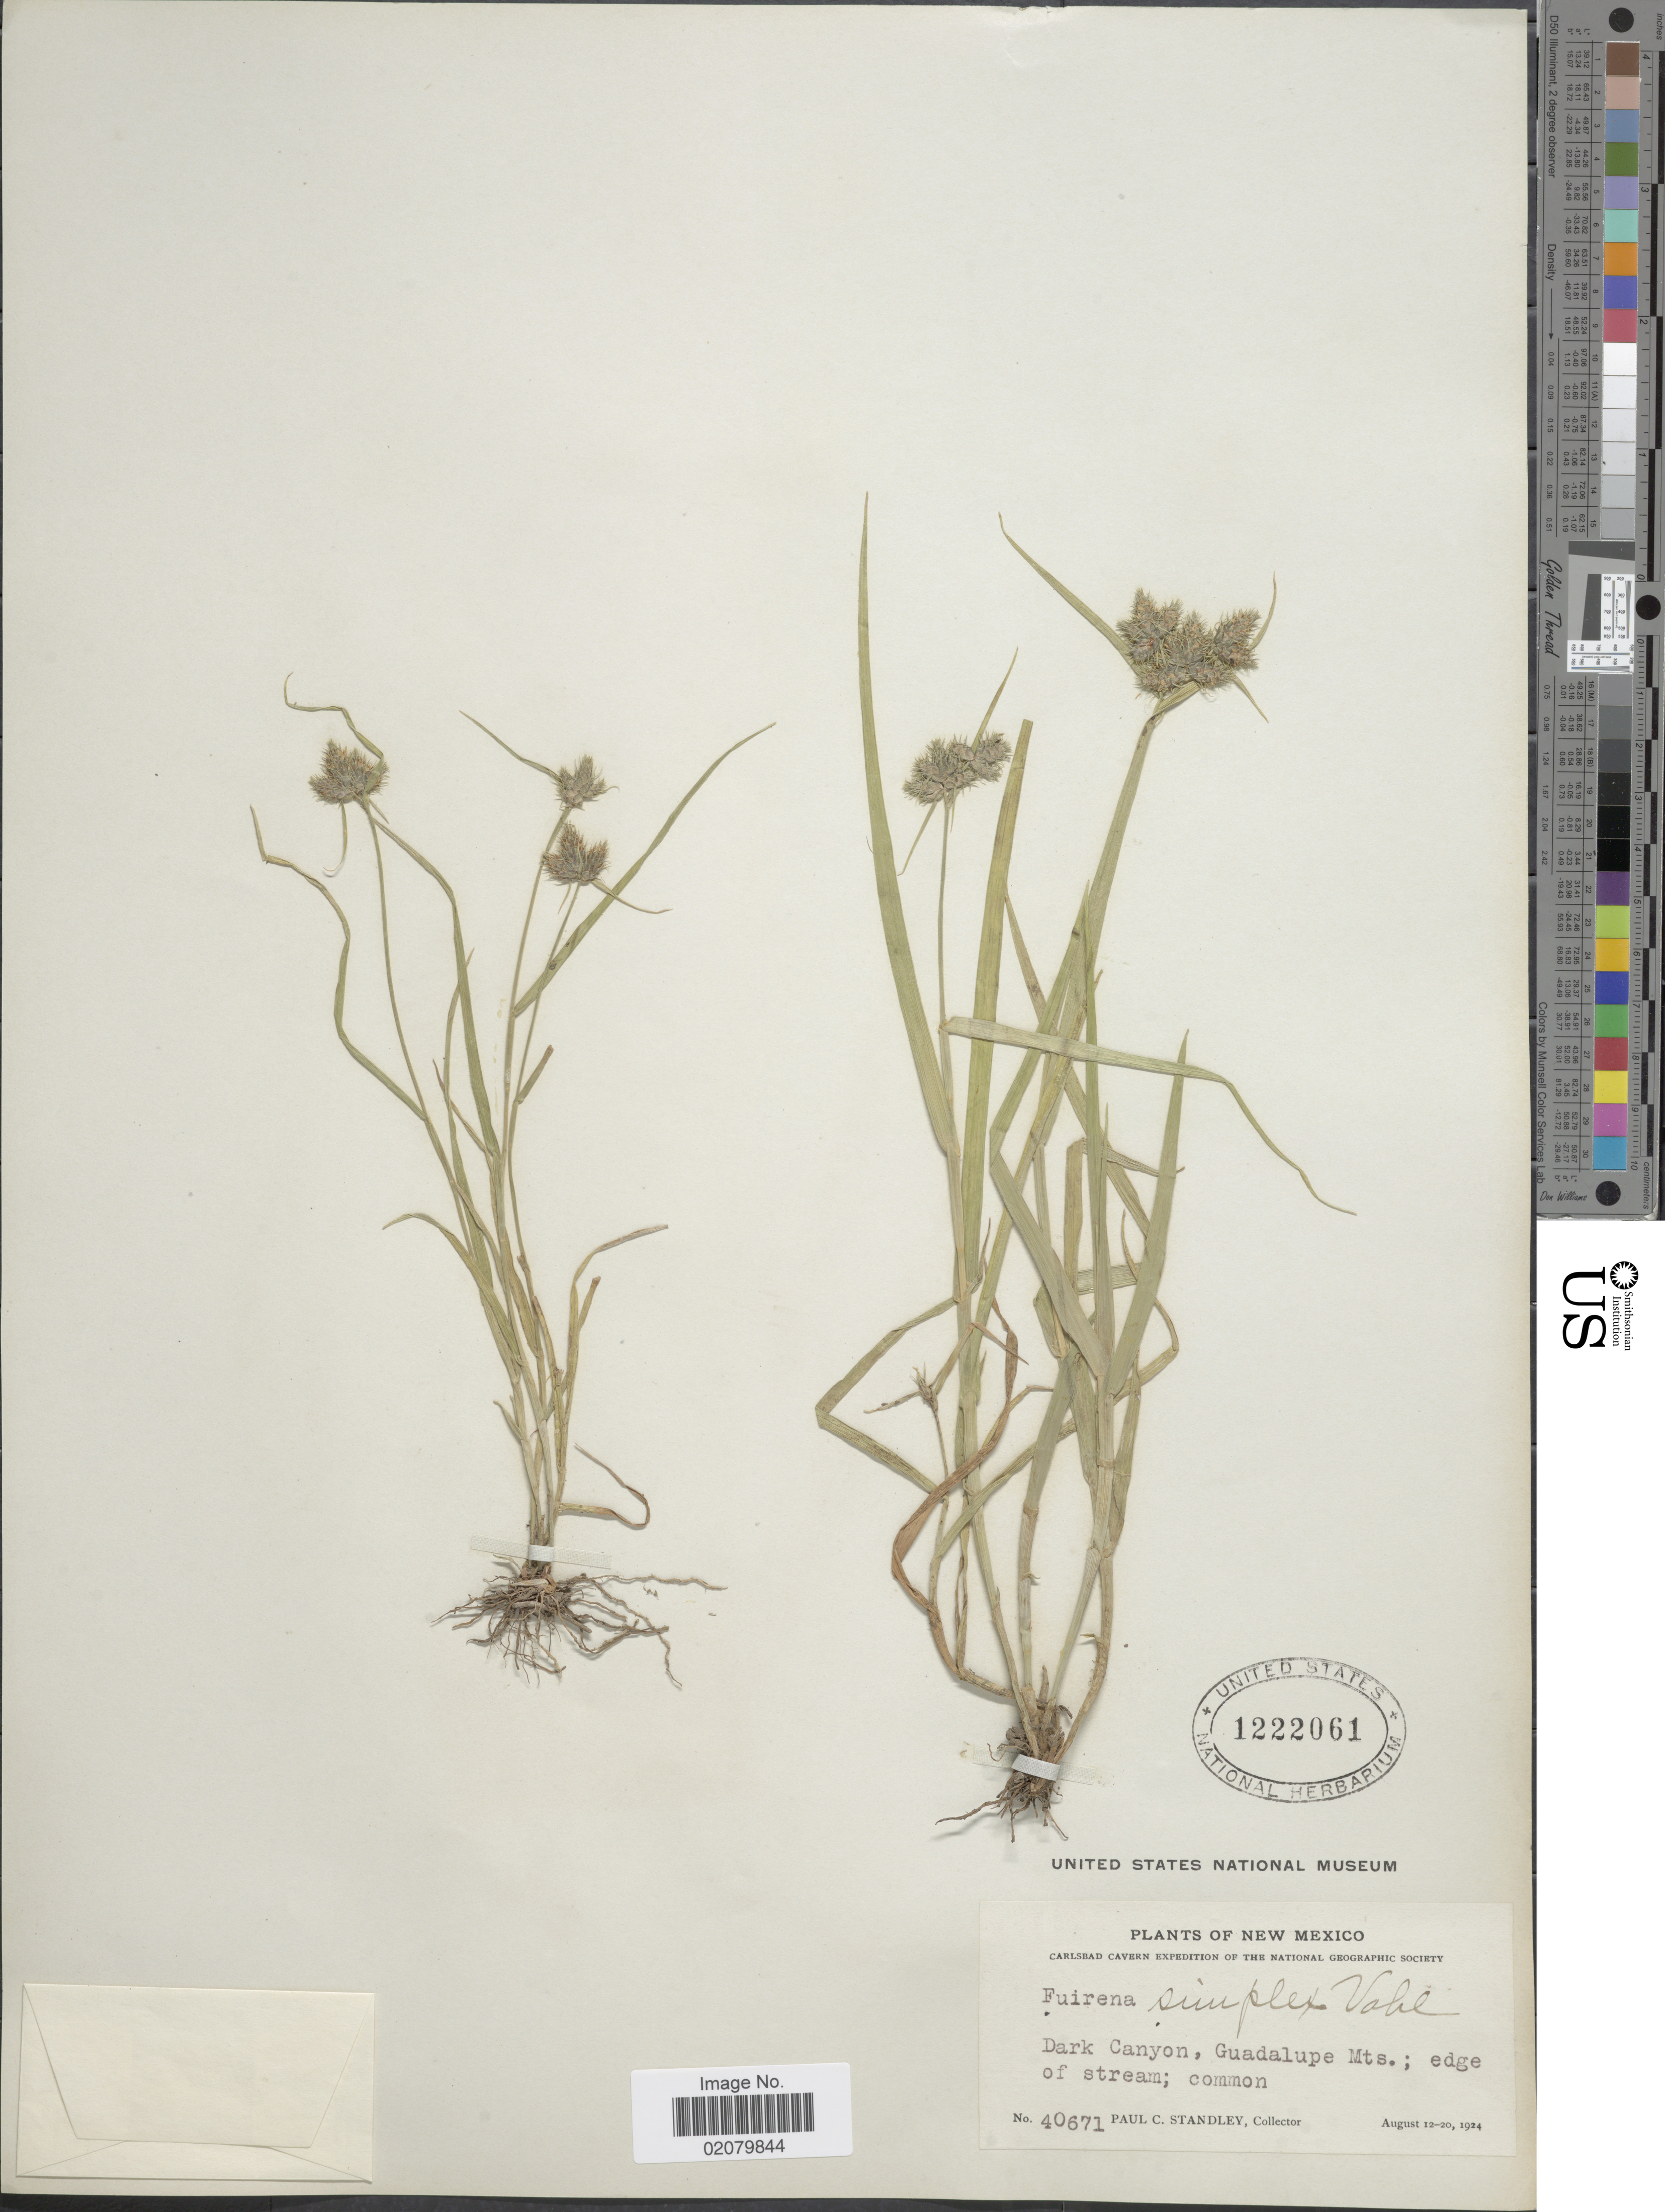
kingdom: Plantae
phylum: Tracheophyta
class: Liliopsida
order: Poales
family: Cyperaceae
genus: Fuirena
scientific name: Fuirena simplex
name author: Vahl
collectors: P. C. Standley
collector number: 40671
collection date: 1924-08-12/1924-08-20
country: United States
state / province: New Mexico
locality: Dark Canyon, Guadalupe Mts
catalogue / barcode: US 1222061